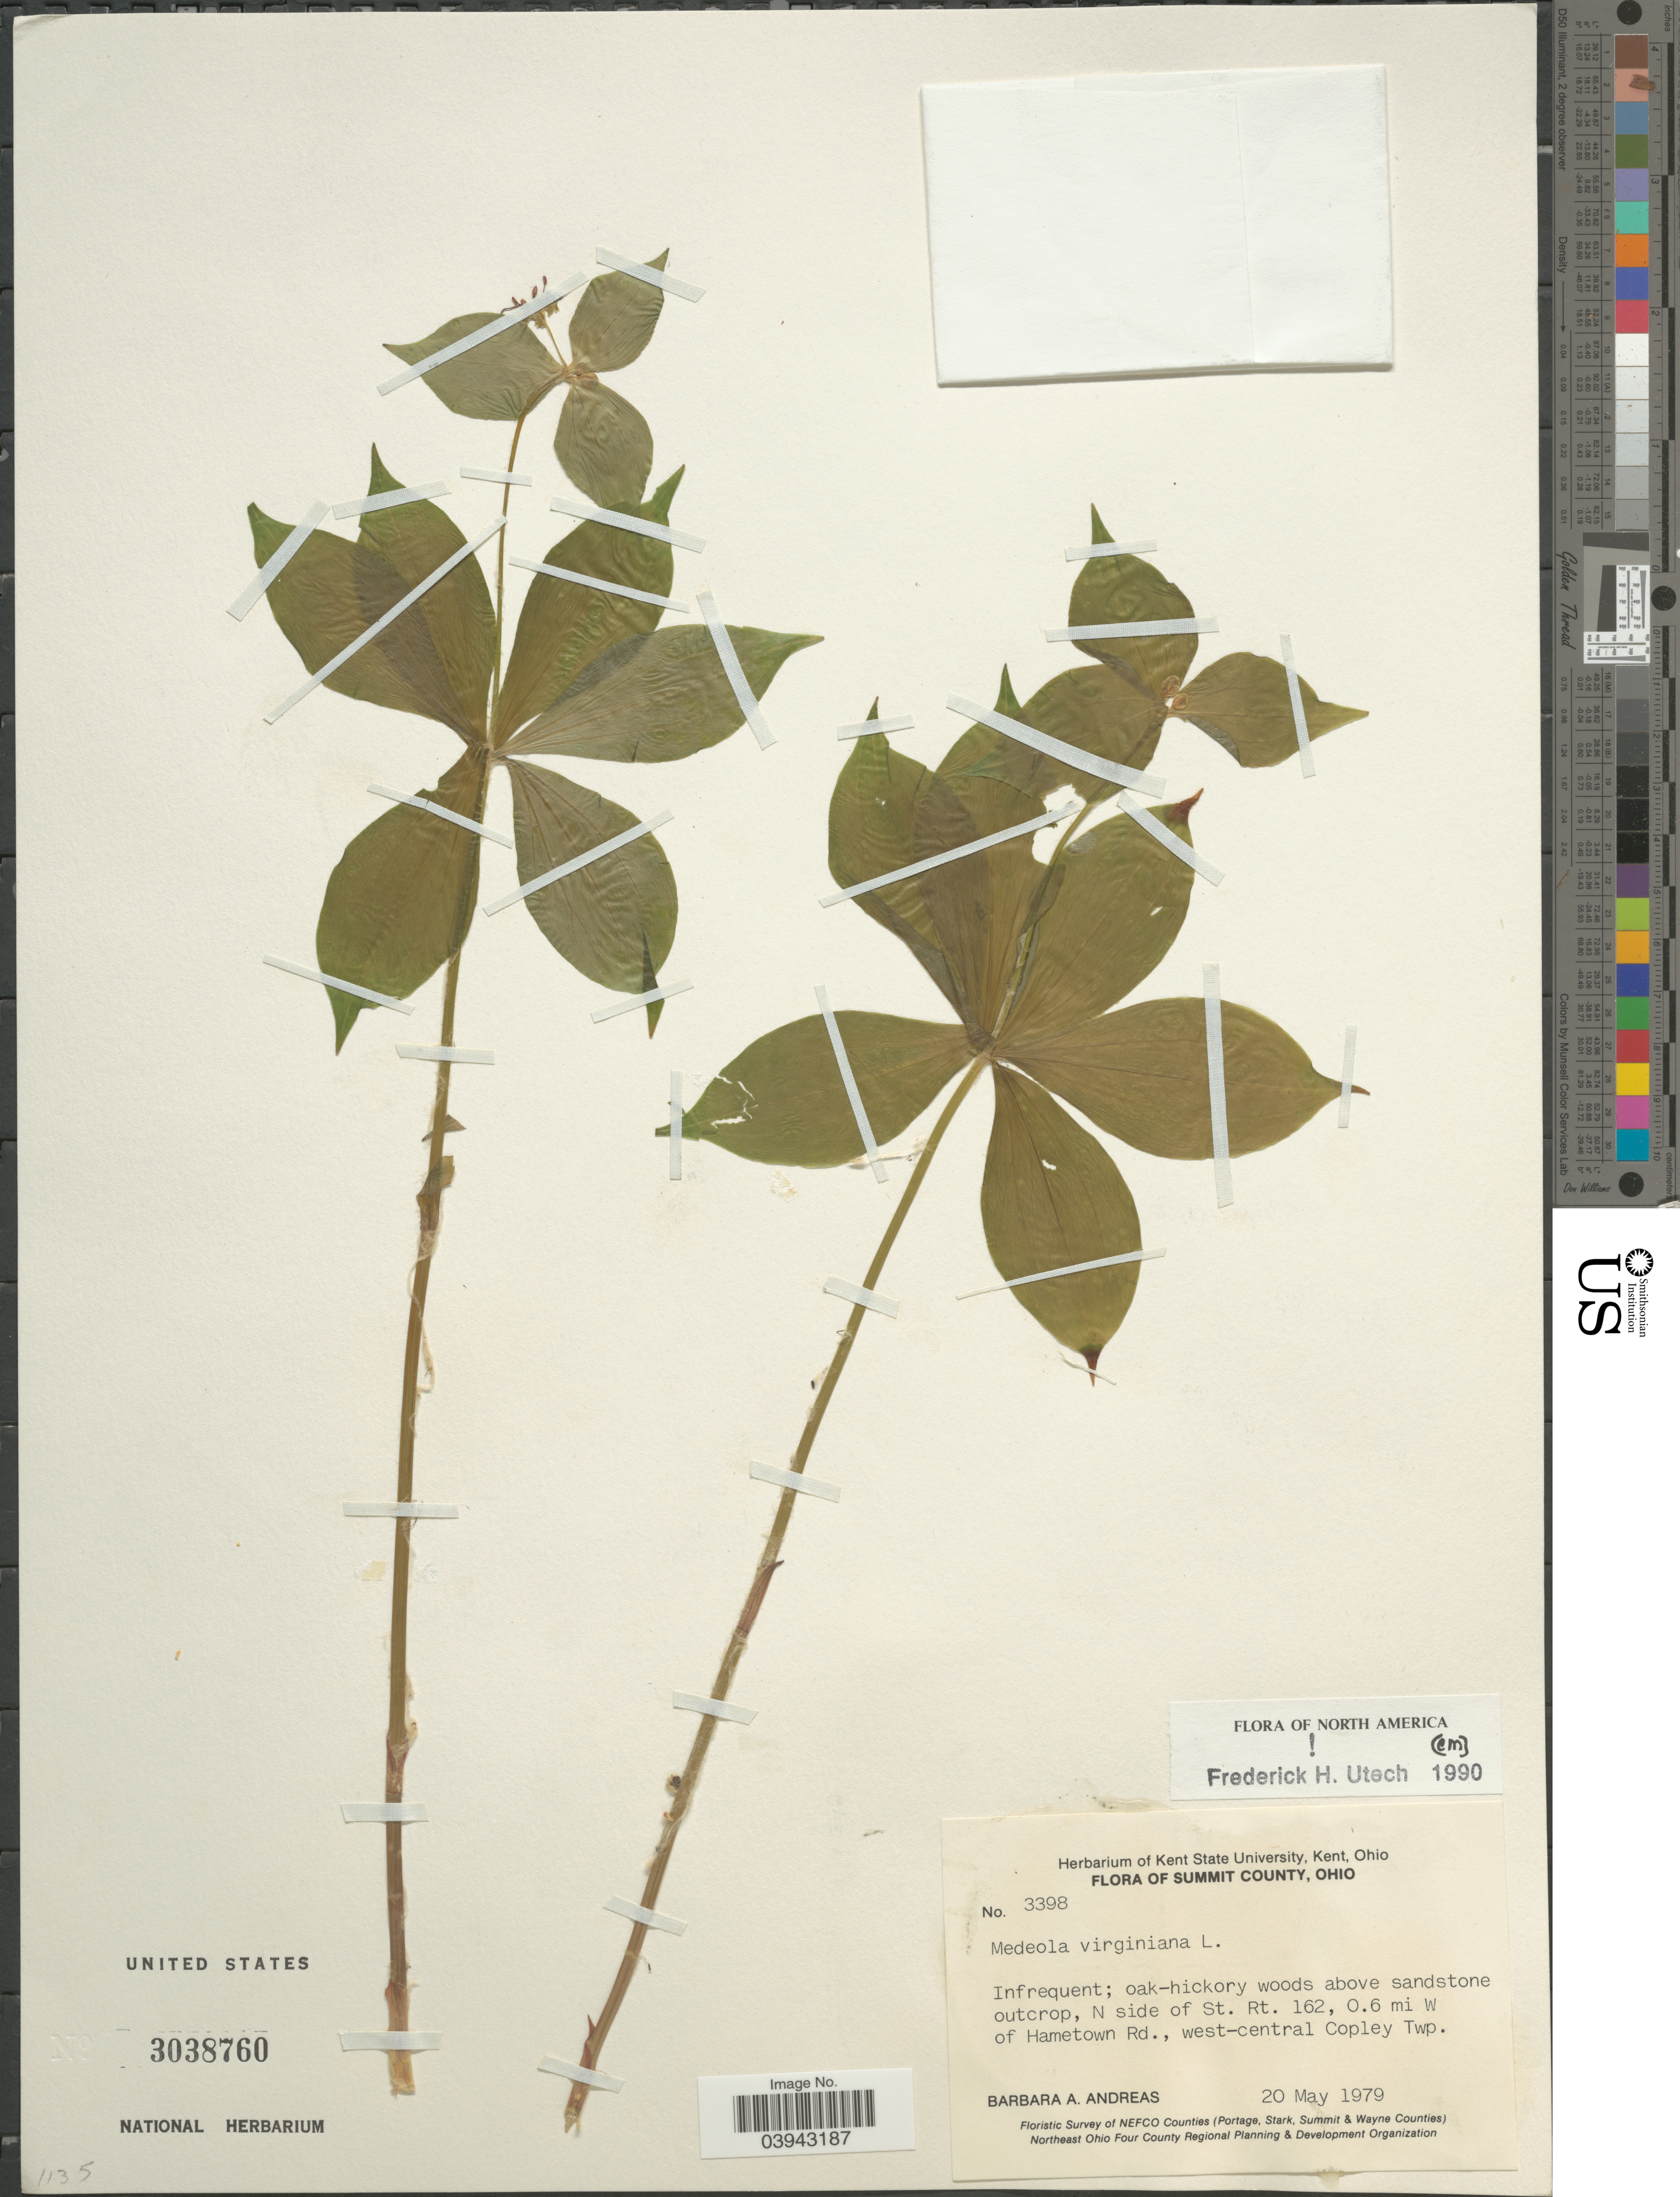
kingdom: Plantae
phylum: Tracheophyta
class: Liliopsida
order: Liliales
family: Liliaceae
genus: Medeola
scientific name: Medeola virginiana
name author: (L.) Desf.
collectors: B. A. Andreas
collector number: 3398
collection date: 1979-05-20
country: United States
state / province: Ohio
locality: Summit County. Oak-hickory woods above sandstone outcrop, N side of St. Rt. 0.6 mi W of Hametown Rd., west-central Copley Twp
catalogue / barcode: US 3038760